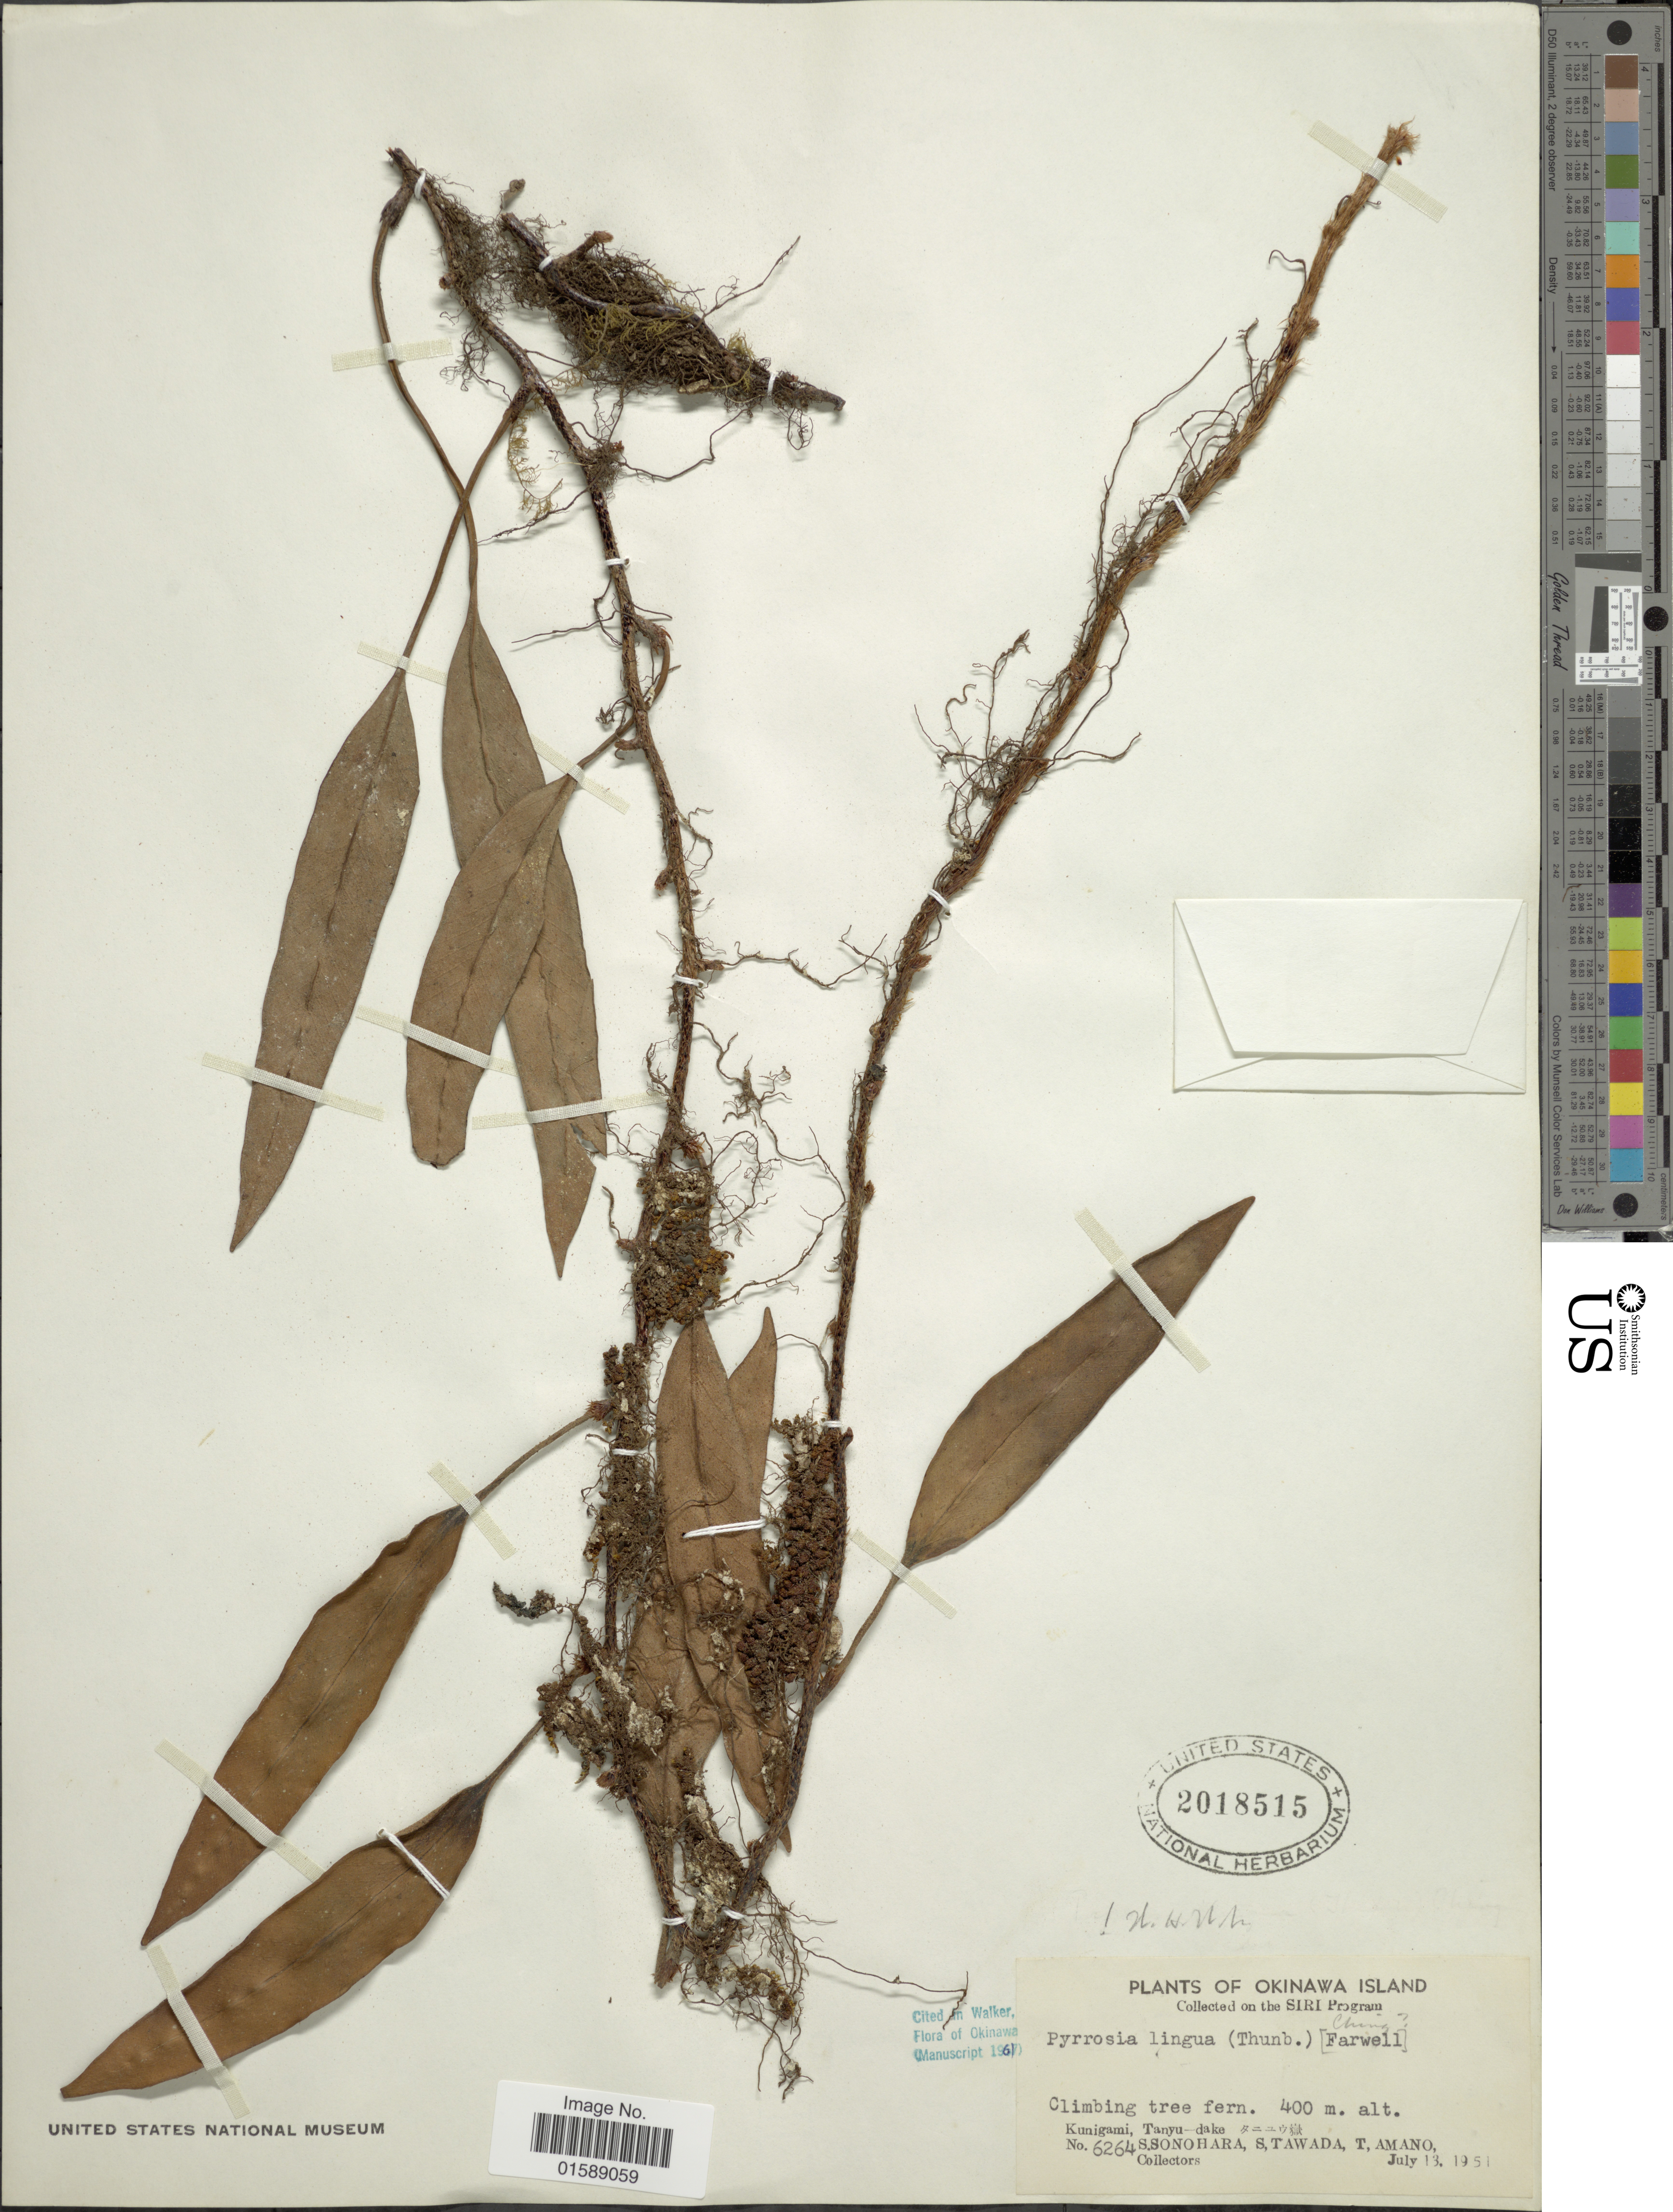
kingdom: Plantae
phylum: Tracheophyta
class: Polypodiopsida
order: Polypodiales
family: Polypodiaceae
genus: Pyrrosia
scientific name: Pyrrosia lingua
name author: (Thurb.) Farw.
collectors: S. Sonohara, S. Tawada & T. Amano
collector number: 6264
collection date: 1951-07-13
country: Japan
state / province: Okinawa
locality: Okinawa Island. Kunigami, Tanyu-dake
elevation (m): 400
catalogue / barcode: US 2018515